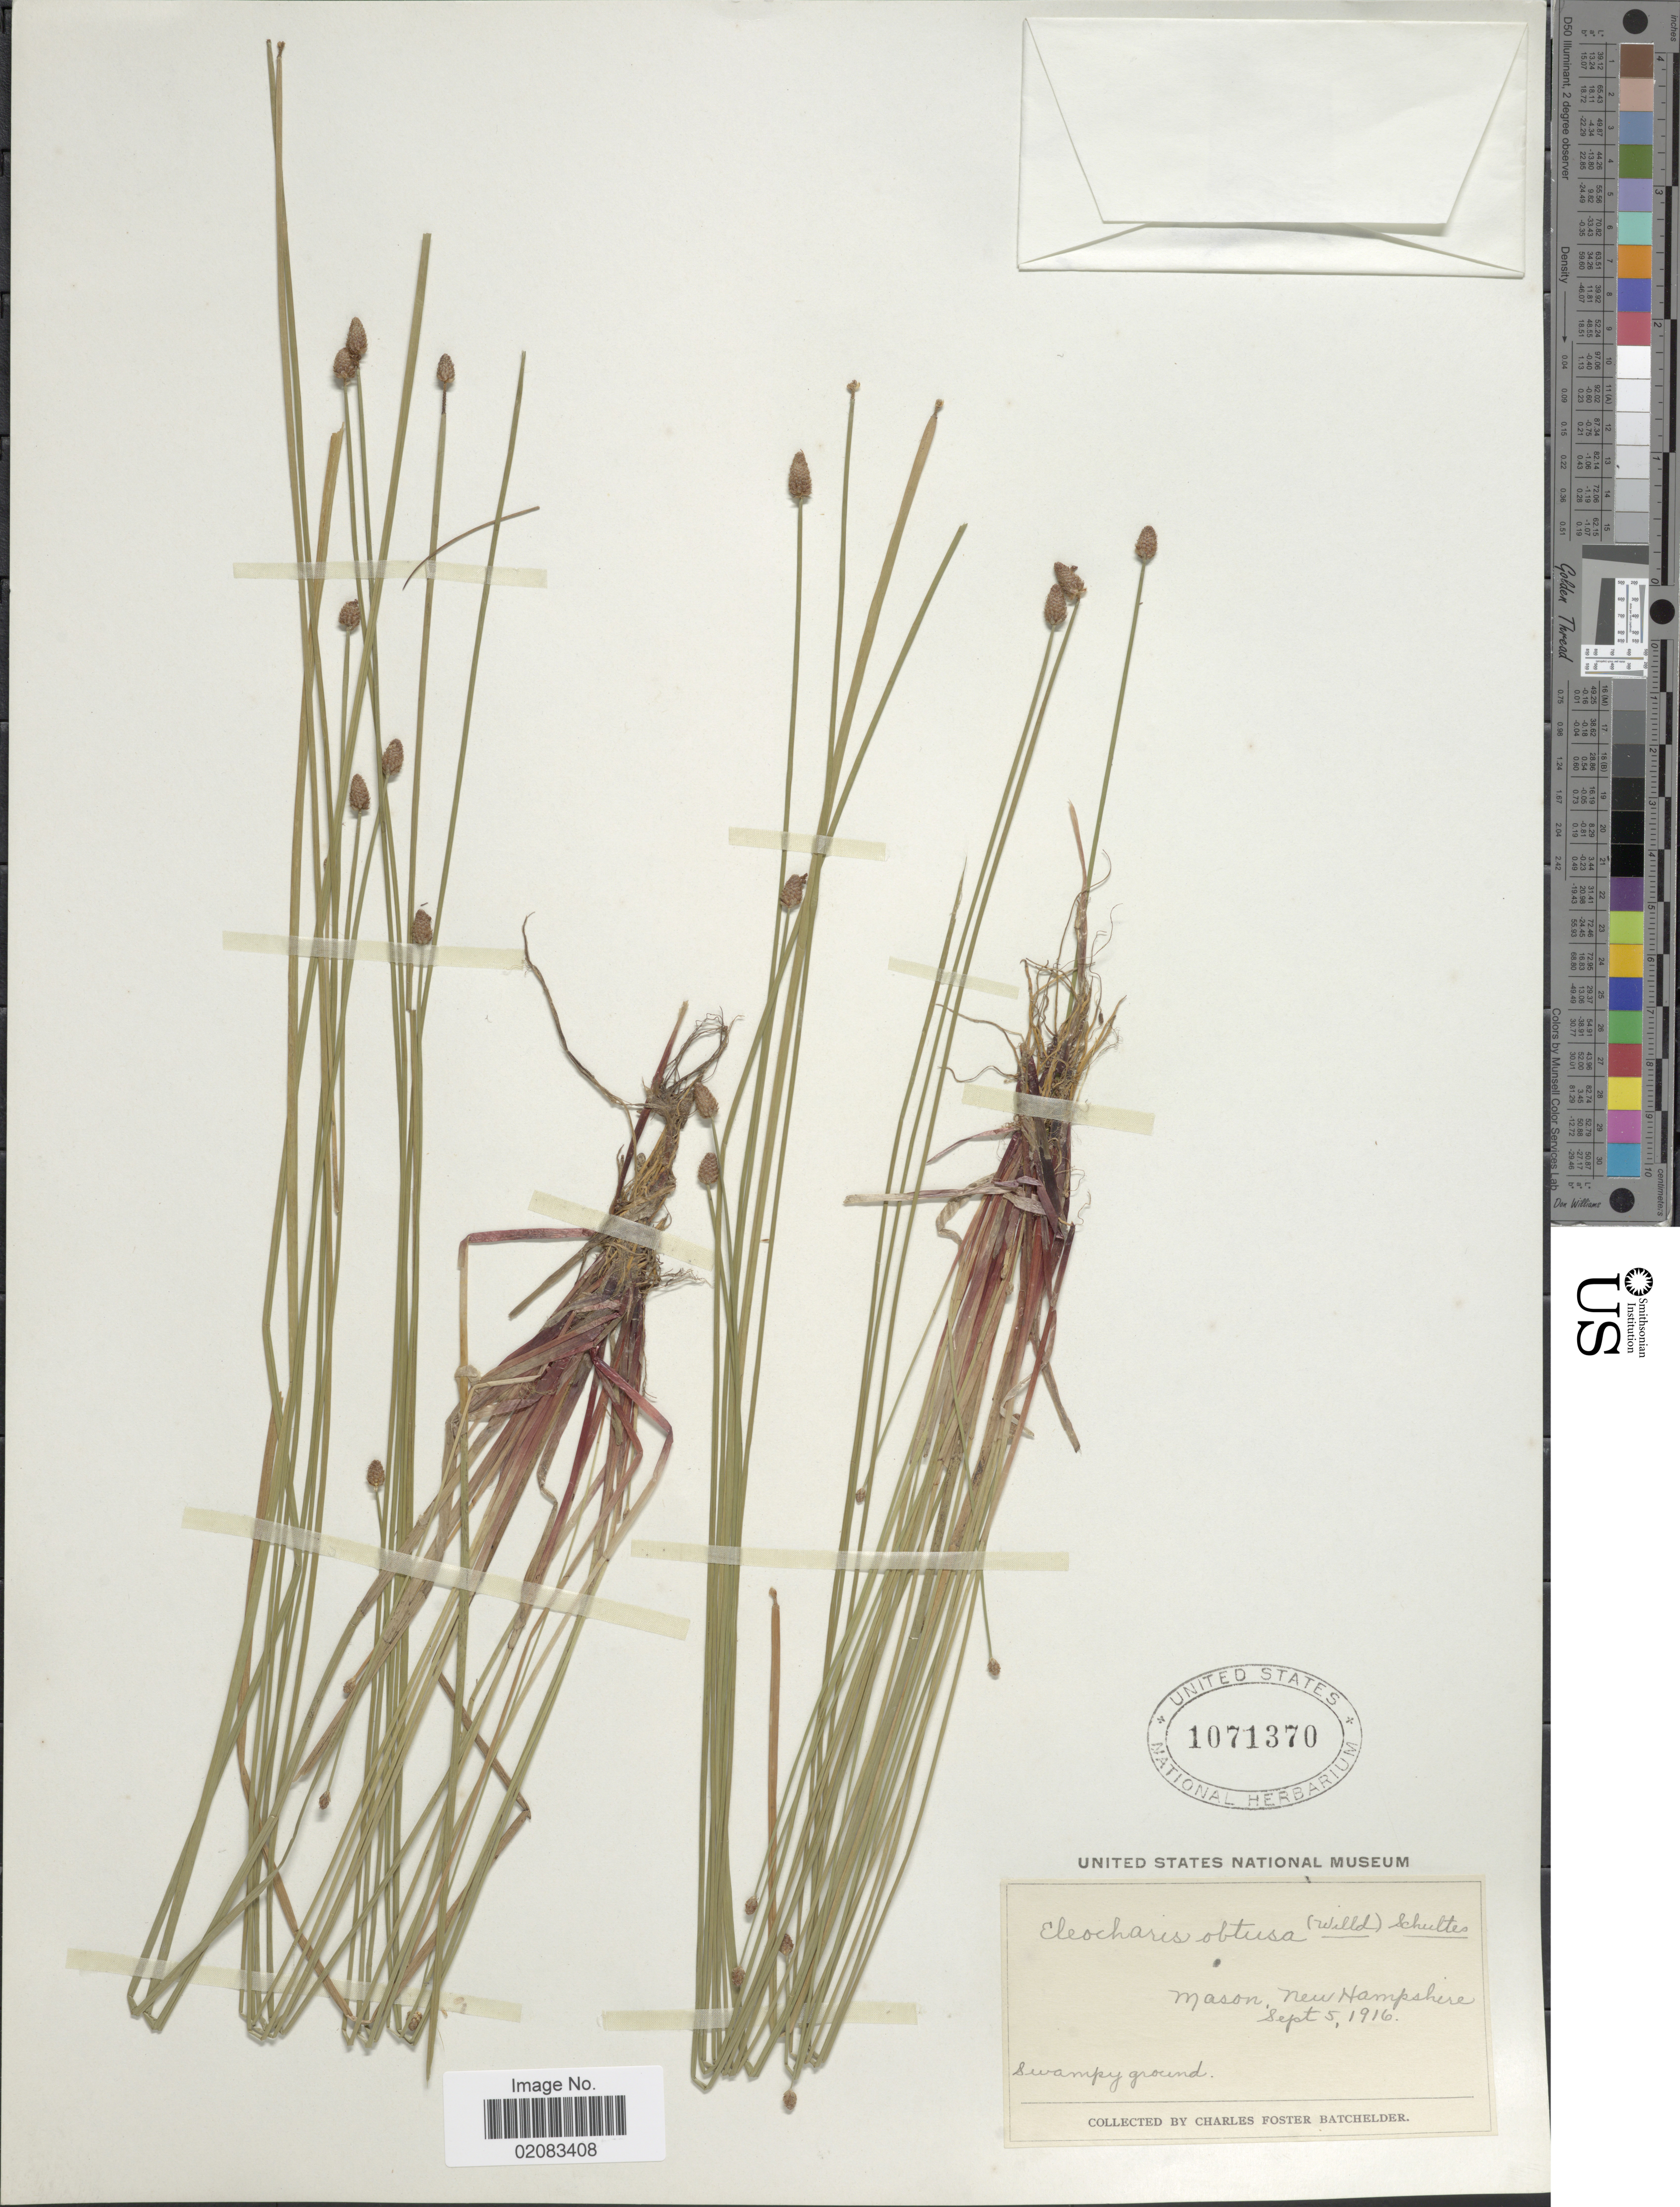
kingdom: Plantae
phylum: Tracheophyta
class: Liliopsida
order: Poales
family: Cyperaceae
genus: Eleocharis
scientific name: Eleocharis obtusa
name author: (Willd.) Schult.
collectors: C. Batchelder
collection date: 1916-09-05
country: United States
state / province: New Hampshire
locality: Mason, Swampy ground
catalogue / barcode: US 1071370